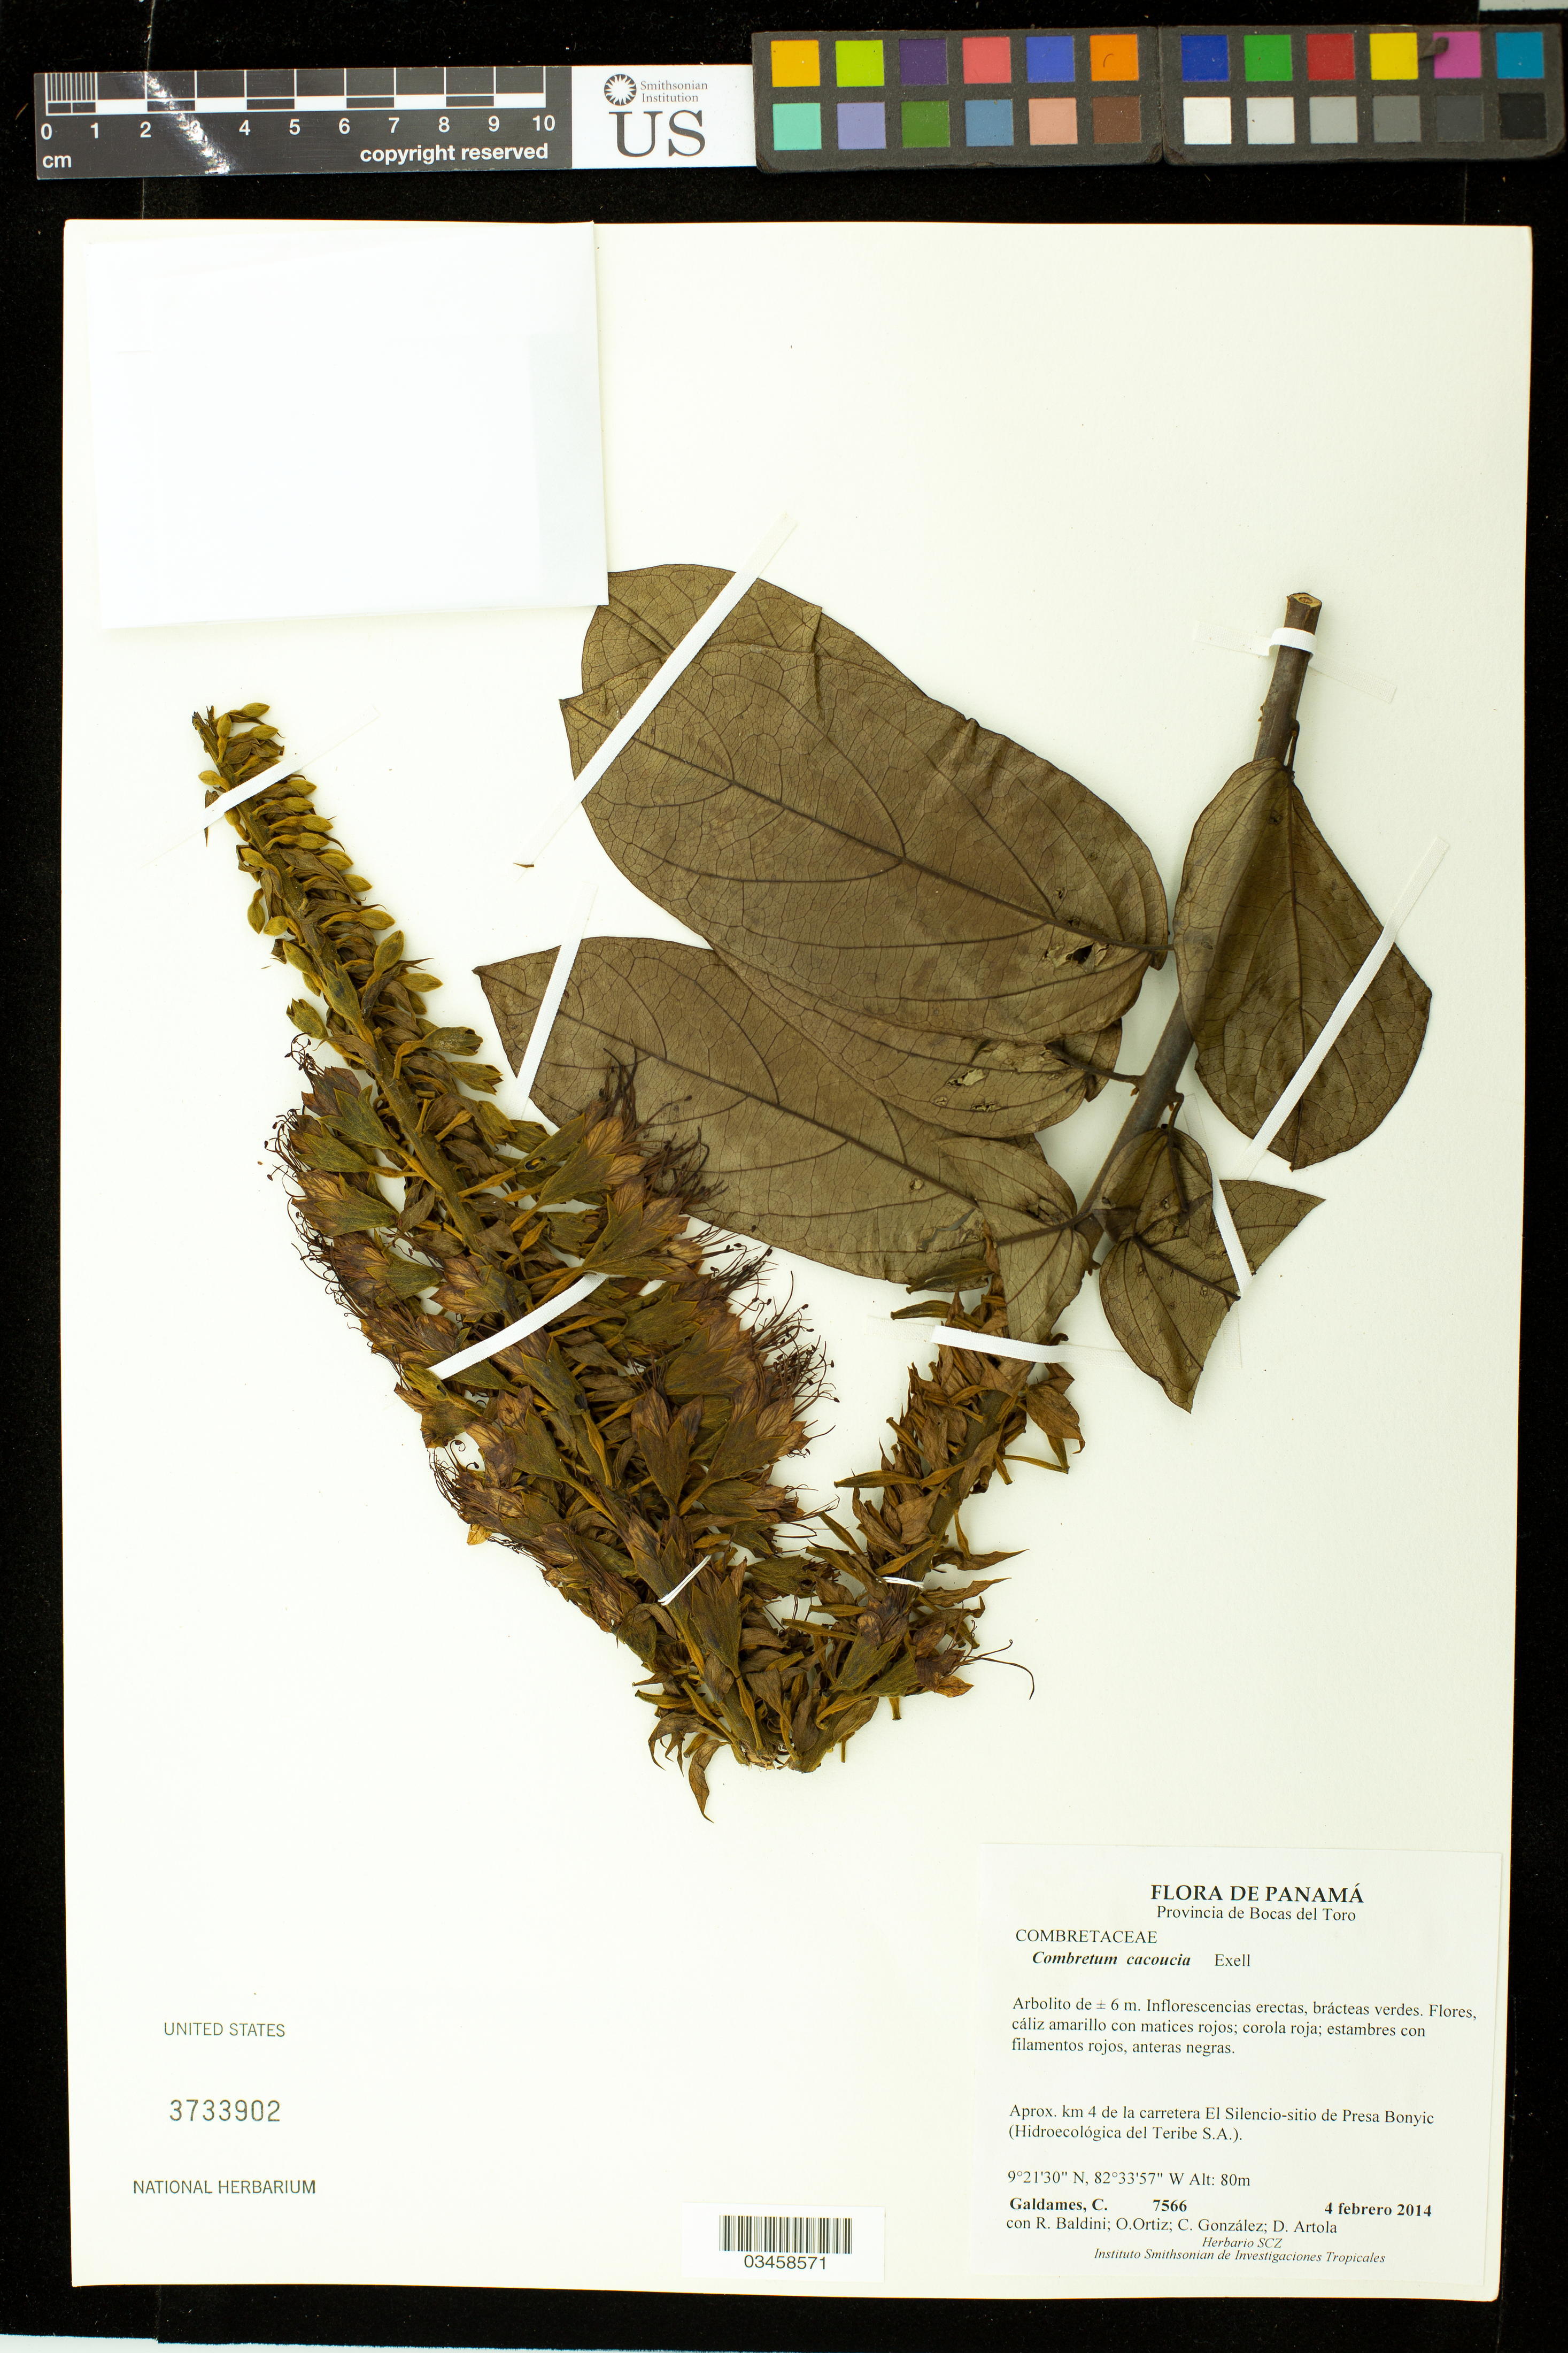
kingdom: Plantae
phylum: Tracheophyta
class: Magnoliopsida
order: Myrtales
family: Combretaceae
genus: Combretum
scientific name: Combretum cacoucia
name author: Exell ex Sandwith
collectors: C. Galdames, R. Baldini, O. O. Ortiz, C. Gonzalez & D. Artola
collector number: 7566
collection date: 2014-02-04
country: Panama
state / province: Bocas del Toro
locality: Aprox. km 4 de la carretera El Silencio-sitio de Presa Bonyic (Hidroecológica del Teribe S.A.)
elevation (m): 80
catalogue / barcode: US 3733902